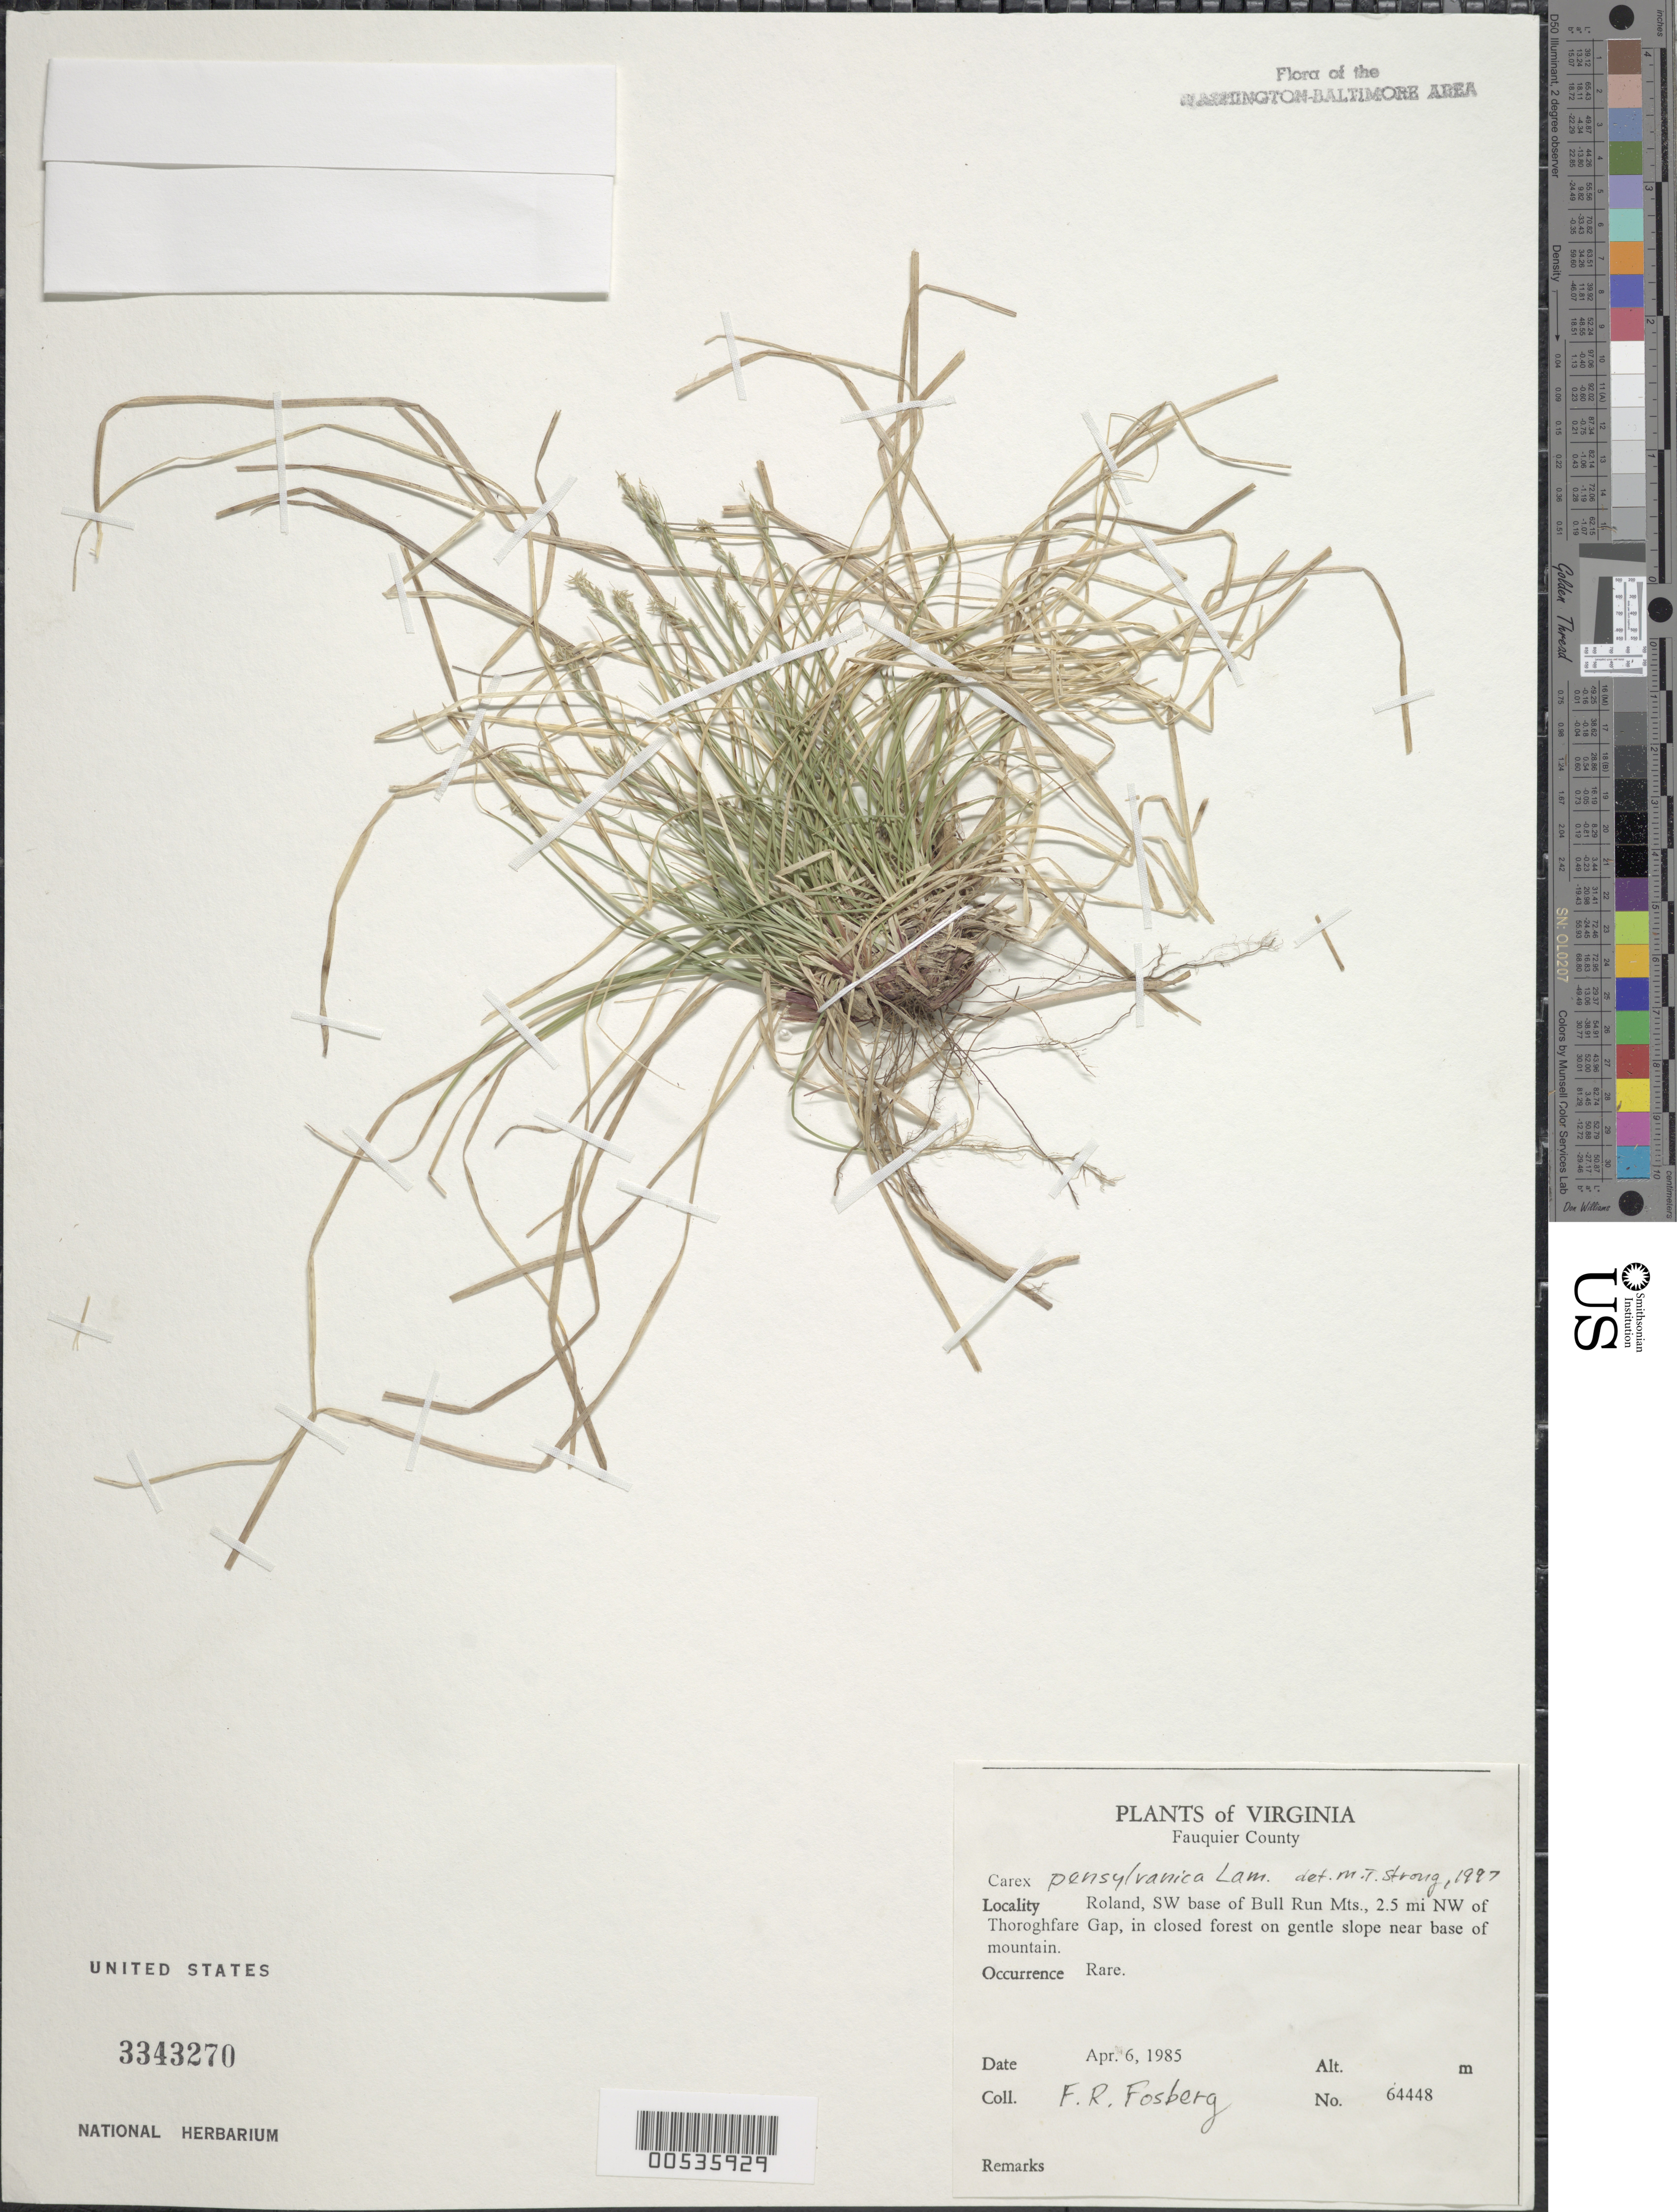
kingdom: Plantae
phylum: Tracheophyta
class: Liliopsida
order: Poales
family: Cyperaceae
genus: Carex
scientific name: Carex pensylvanica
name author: Lam.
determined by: Strong, M. T., (US), Smithsonian Institution - National Museum of Natural History (UNITED STATES)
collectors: F. R. Fosberg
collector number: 64448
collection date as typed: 06 Apr 1985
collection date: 1985-04-06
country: United States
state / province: Virginia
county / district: Fauquier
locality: Roland, Bull Run Mts., NW of Thorofare Gap Bull Run Mts.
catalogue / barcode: US 3343270